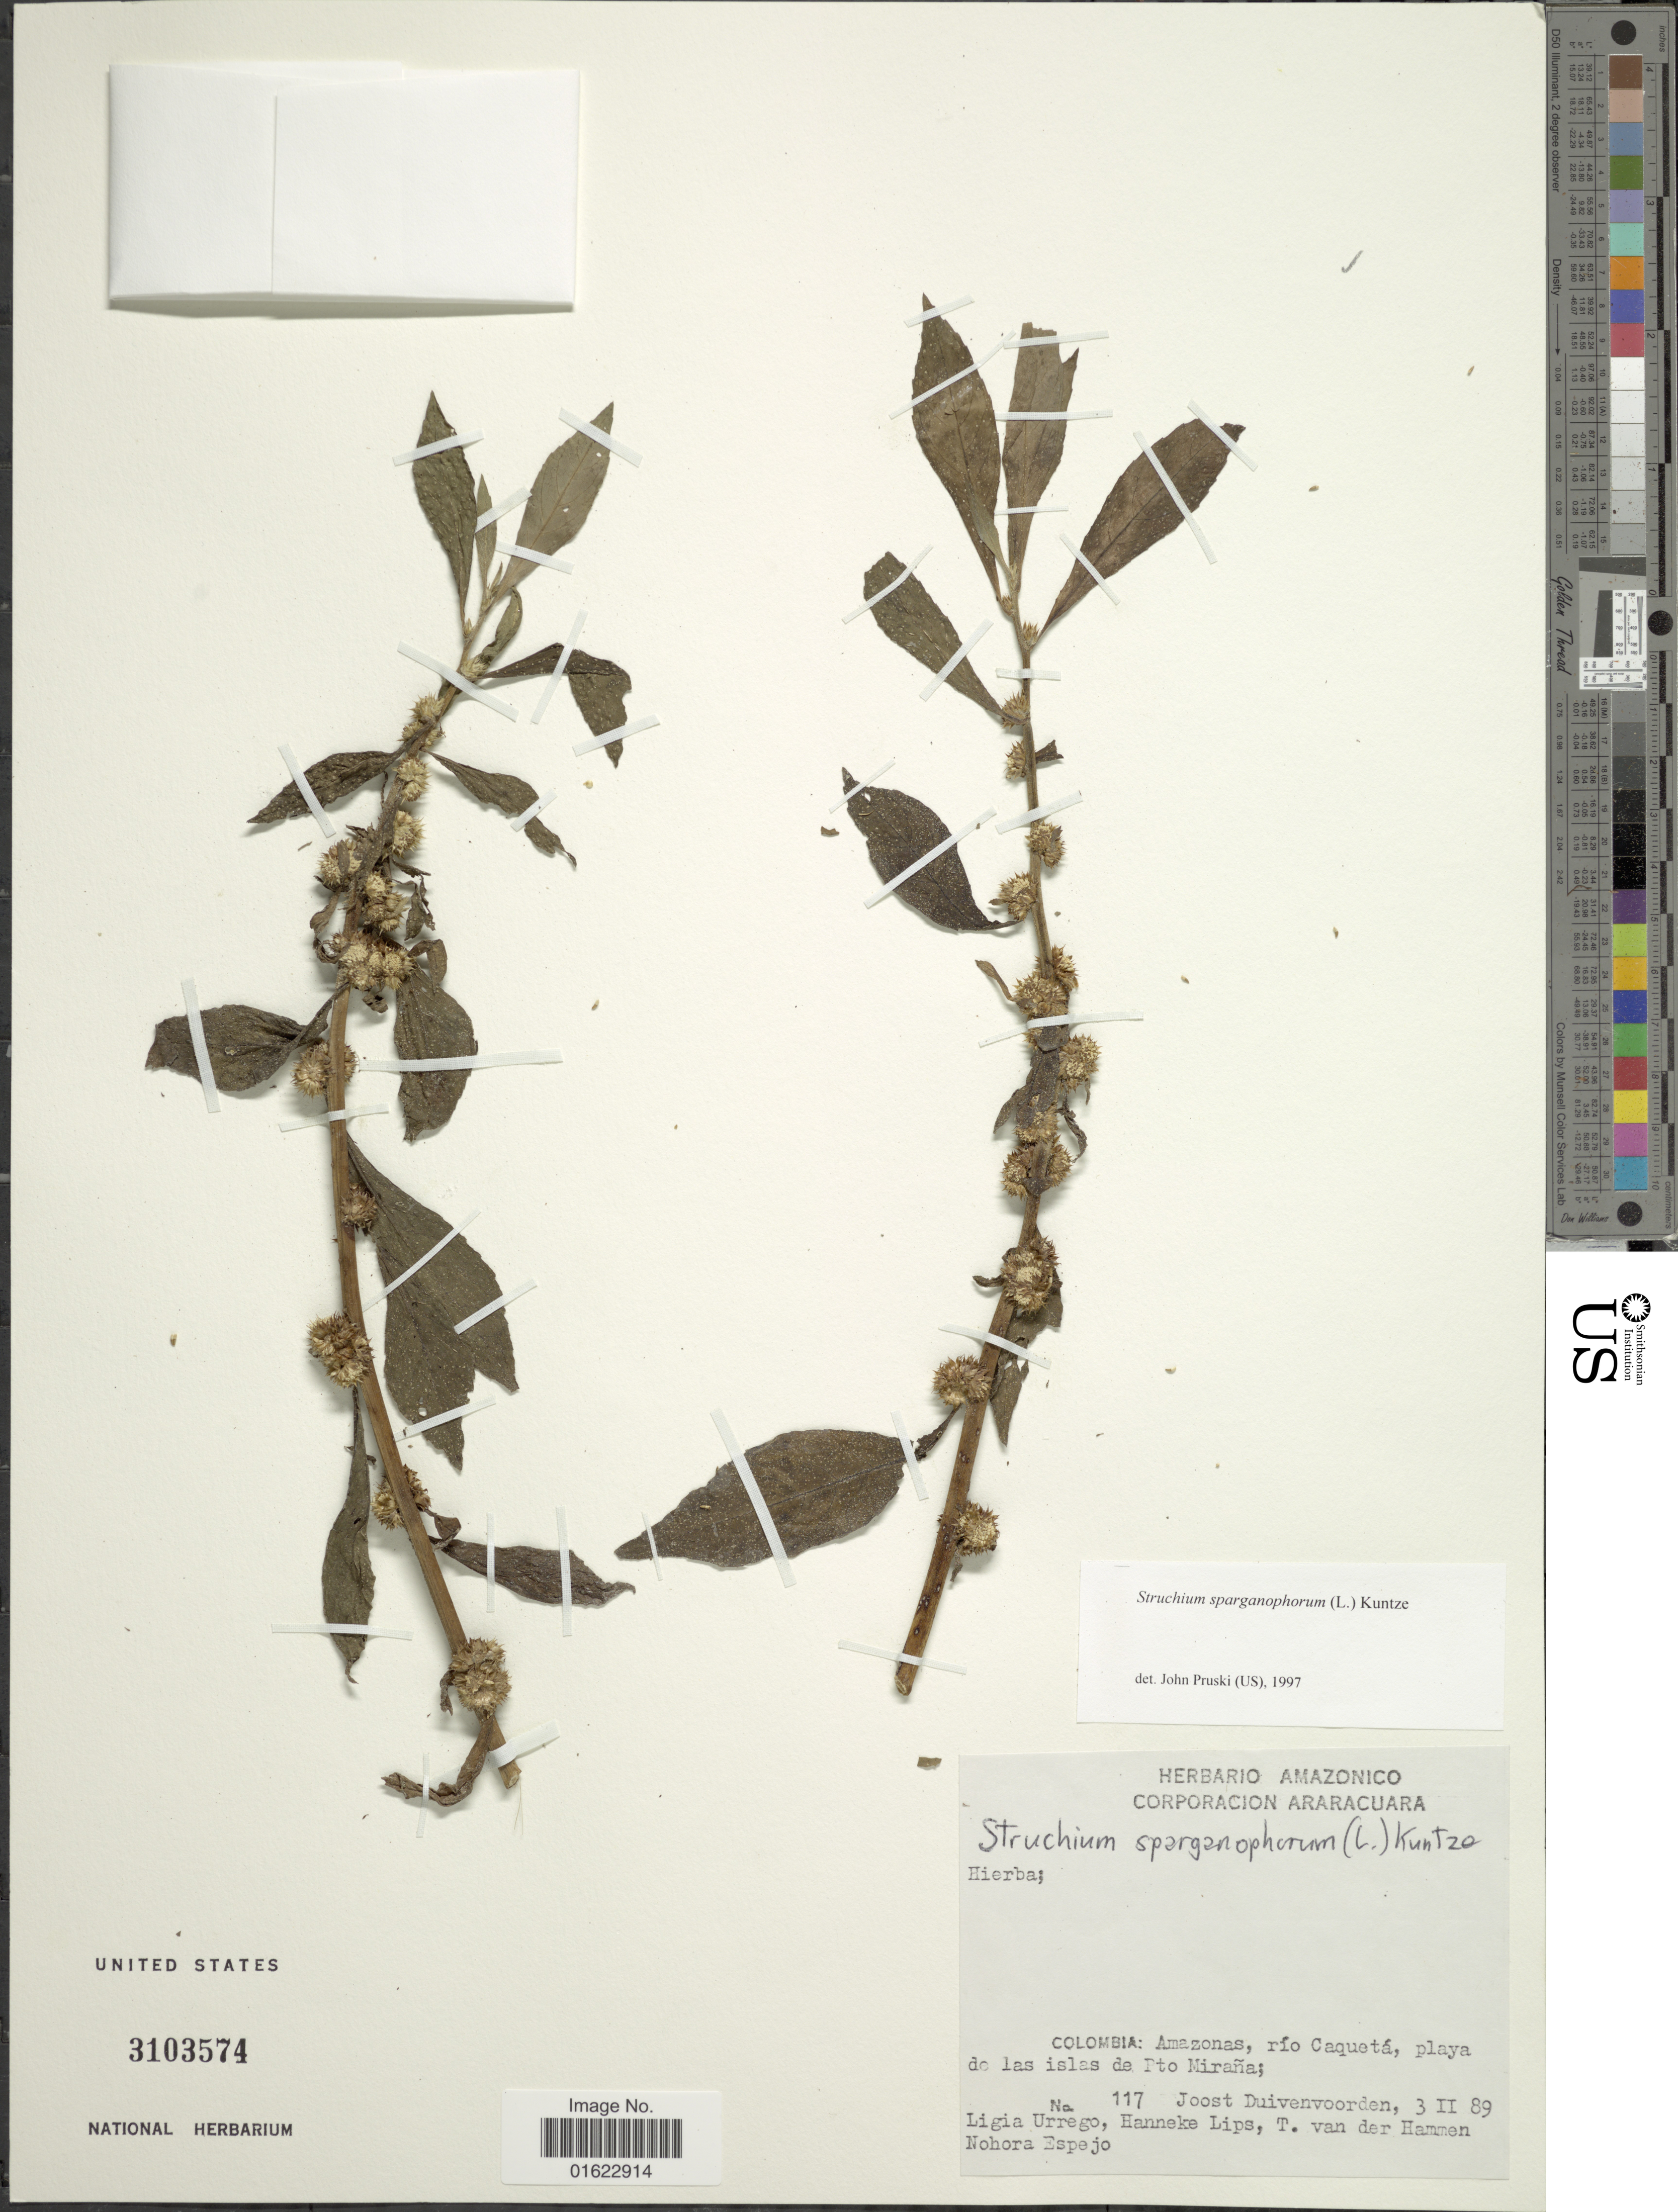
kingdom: Plantae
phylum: Tracheophyta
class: Magnoliopsida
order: Asterales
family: Asteraceae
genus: Struchium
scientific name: Struchium sparganophorum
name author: (L.) Kuntze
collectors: J. Duivenvoorden, L. Urrego G., H. Lips, T. Hammen & N. Espejo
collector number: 117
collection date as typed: Transcribed d/m/y: 3/2/89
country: Colombia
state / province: Amazônas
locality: Colombia; Amazonas, rio Caqueta, playade las islas de Pto Mirana.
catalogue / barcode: US 3103574